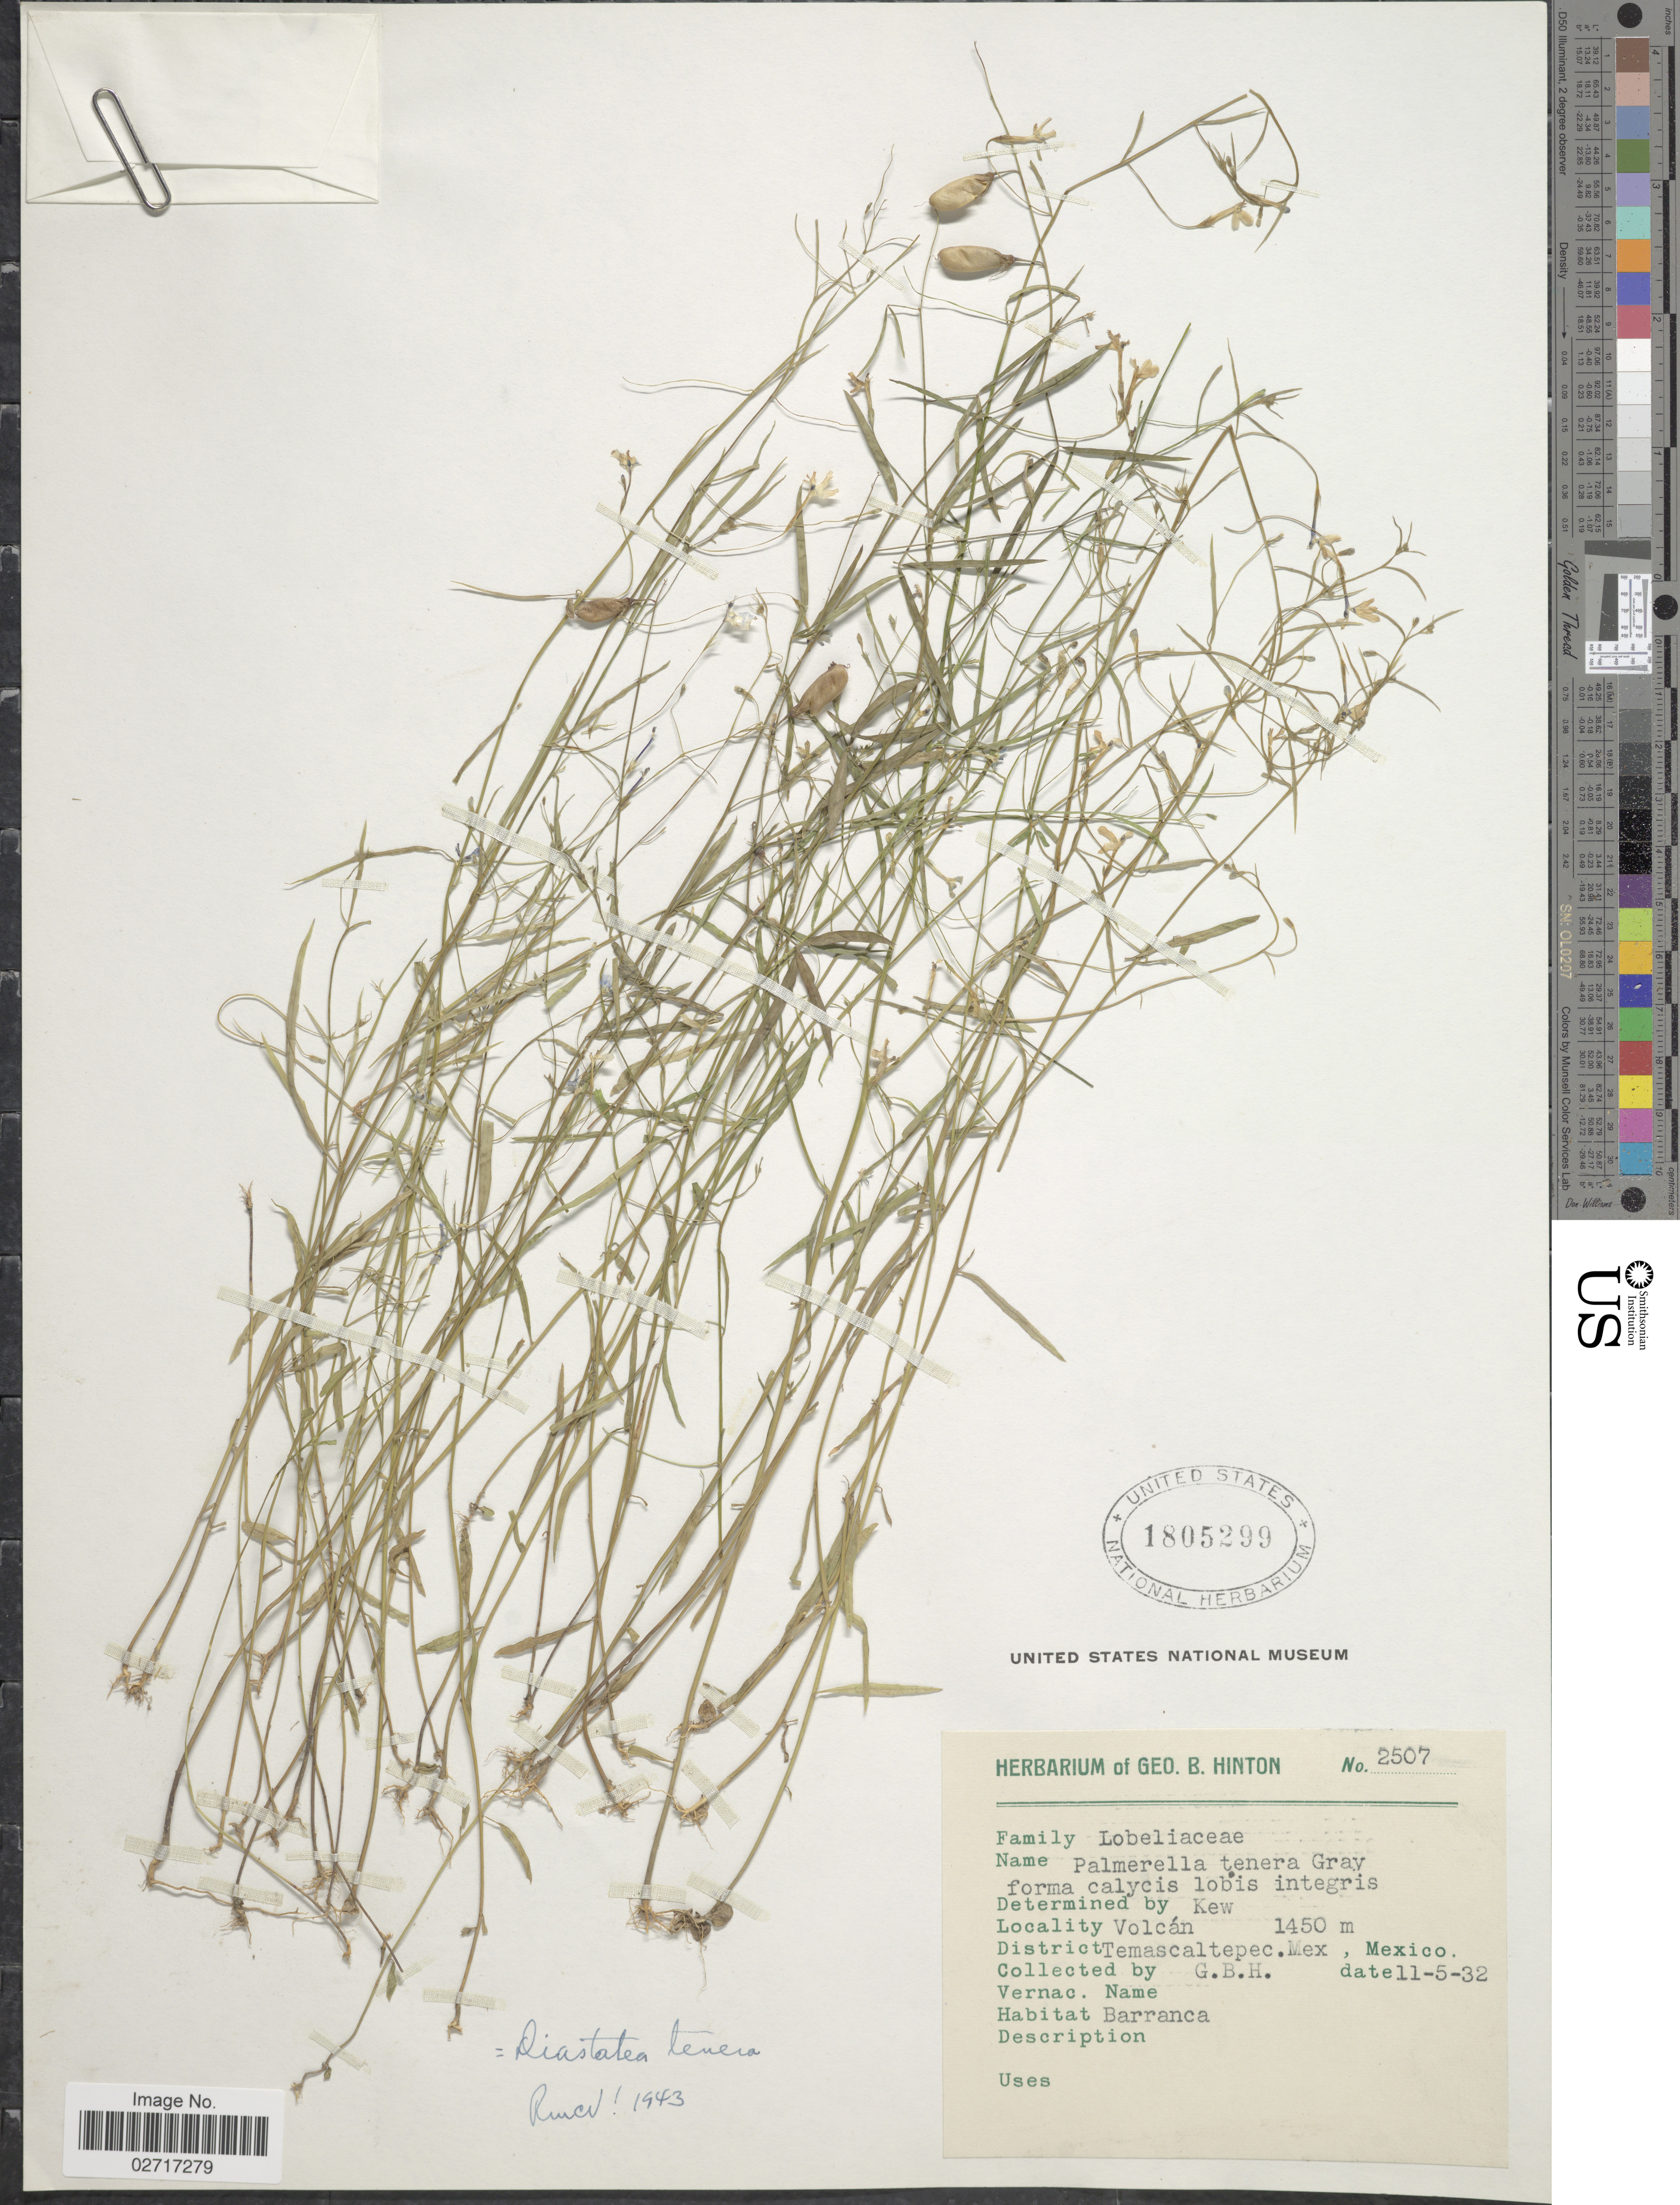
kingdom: Plantae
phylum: Tracheophyta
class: Magnoliopsida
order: Asterales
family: Campanulaceae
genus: Diastatea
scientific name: Diastatea tenera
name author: (A. Gray) McVaugh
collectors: G. B. Hinton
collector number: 2507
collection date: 1932-11-05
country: Mexico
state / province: México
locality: Volcan, District Temascaltepec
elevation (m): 1450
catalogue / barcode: US 1805299